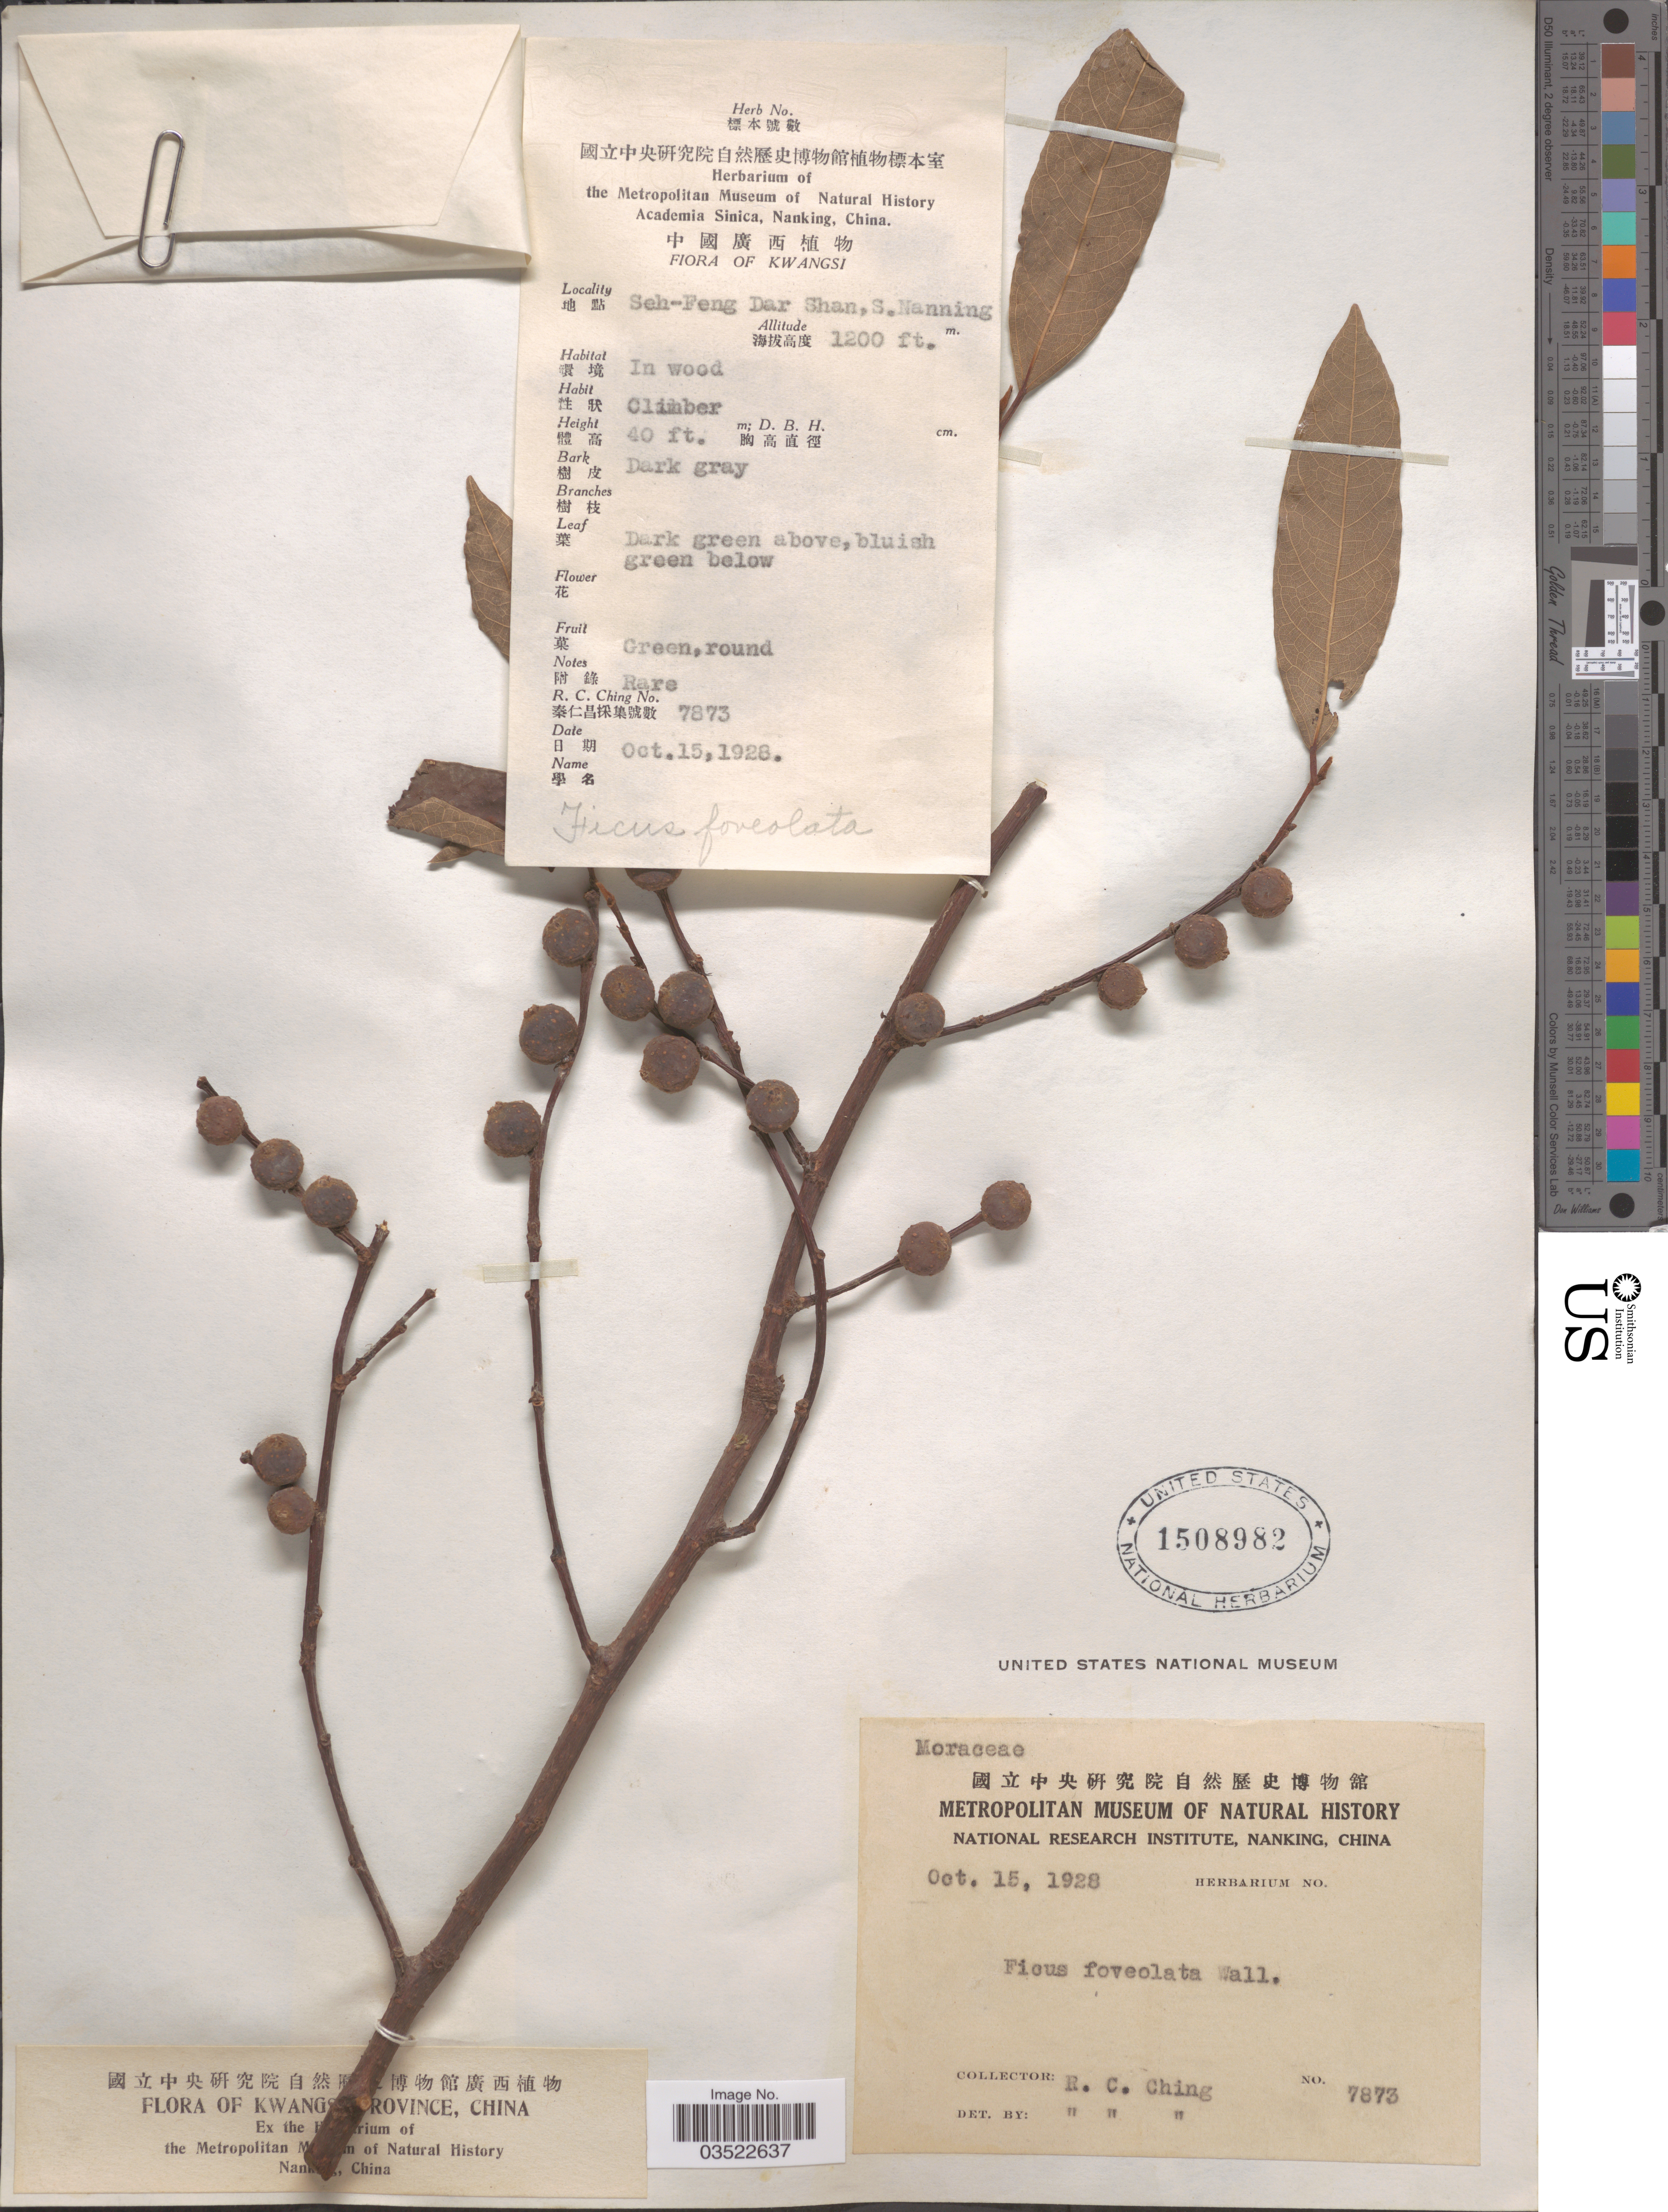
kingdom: Plantae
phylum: Tracheophyta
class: Magnoliopsida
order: Rosales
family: Moraceae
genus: Ficus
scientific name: Ficus sarmentosa var. nipponica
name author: (Franch. & Sav.) Corner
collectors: R. C. Ching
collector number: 7873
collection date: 1928-10-15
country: China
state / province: Guangxi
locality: Kwangsi Province. Seh-Feng Dar Shan, S. Nanning.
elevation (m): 366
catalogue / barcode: US 1508982